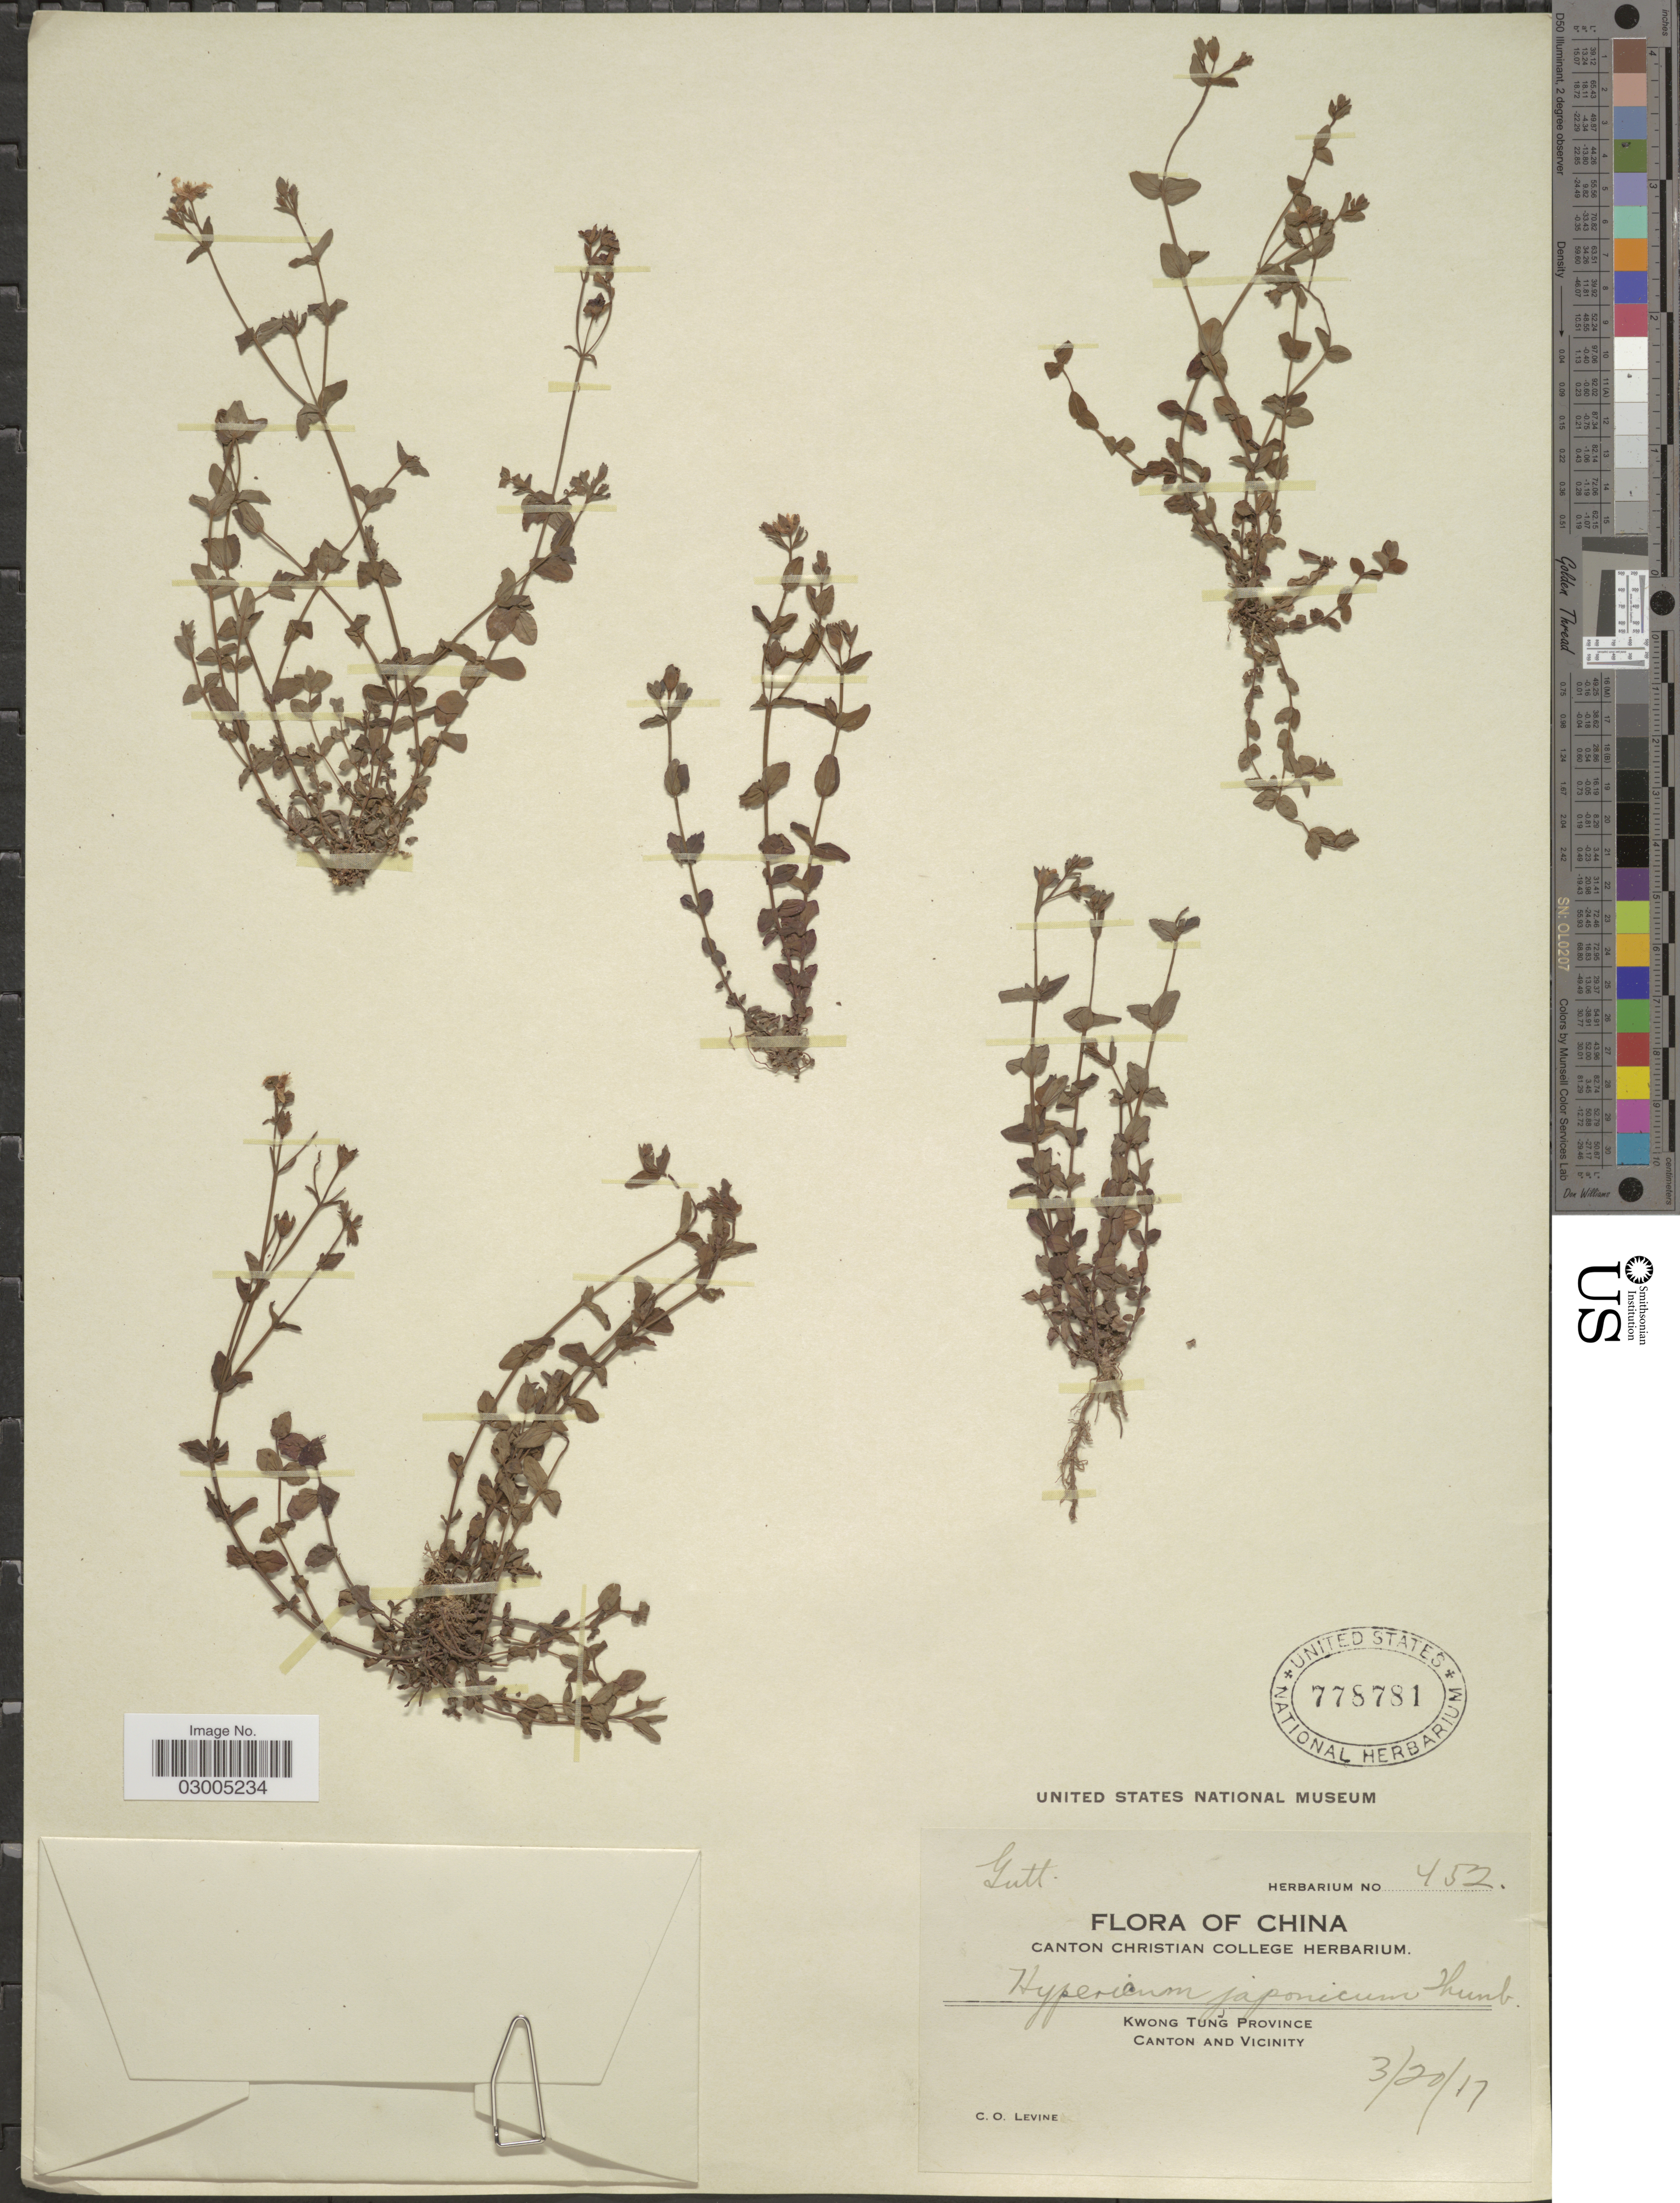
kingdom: Plantae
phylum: Tracheophyta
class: Magnoliopsida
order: Malpighiales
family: Hypericaceae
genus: Hypericum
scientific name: Hypericum japonicum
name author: Thunb.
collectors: C. O. Levine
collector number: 452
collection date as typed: Transcribed d/m/y: 20/3/17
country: China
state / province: Guangdong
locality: Kwong Tung Province. Canton and Vicinity.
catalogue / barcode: US 778781